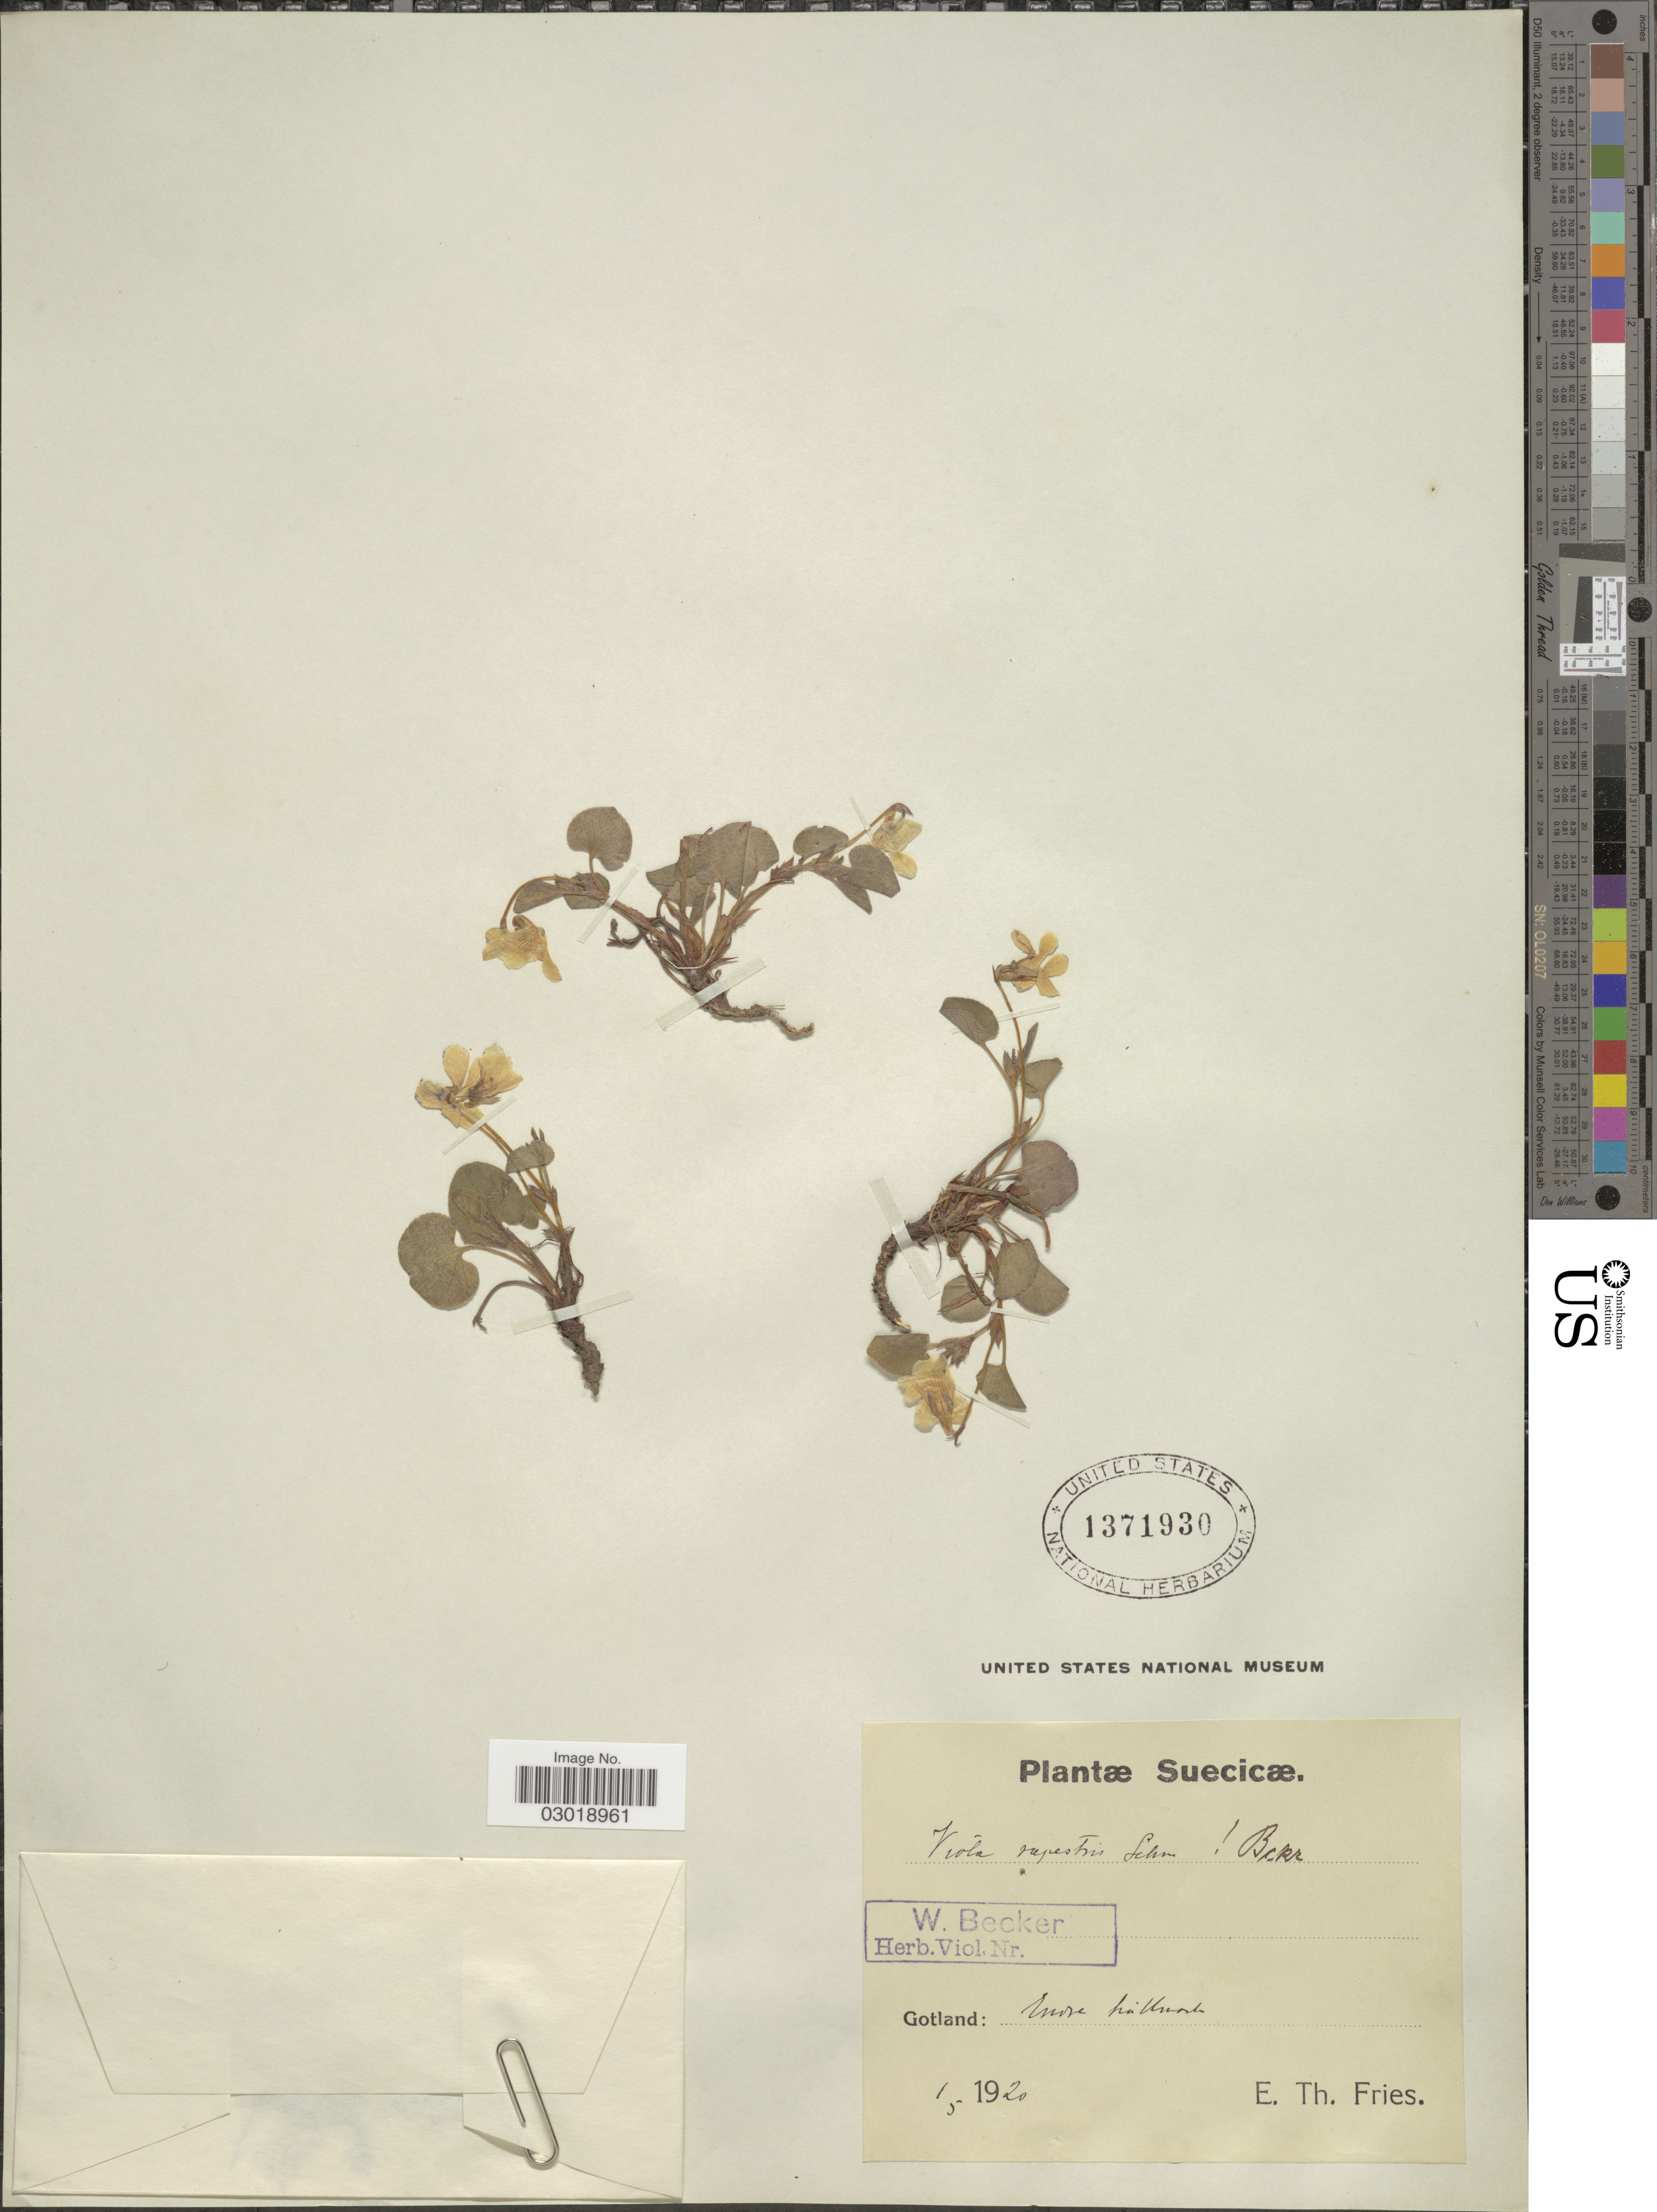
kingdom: Plantae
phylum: Tracheophyta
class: Magnoliopsida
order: Malpighiales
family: Violaceae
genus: Viola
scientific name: Viola rupestris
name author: F.W. Schmidt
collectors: E. Fries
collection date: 1920-05-01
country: Sweden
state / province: Gotland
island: Gotland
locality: Suecicæ. Endre på Unoch [interpreted]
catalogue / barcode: US 1371930